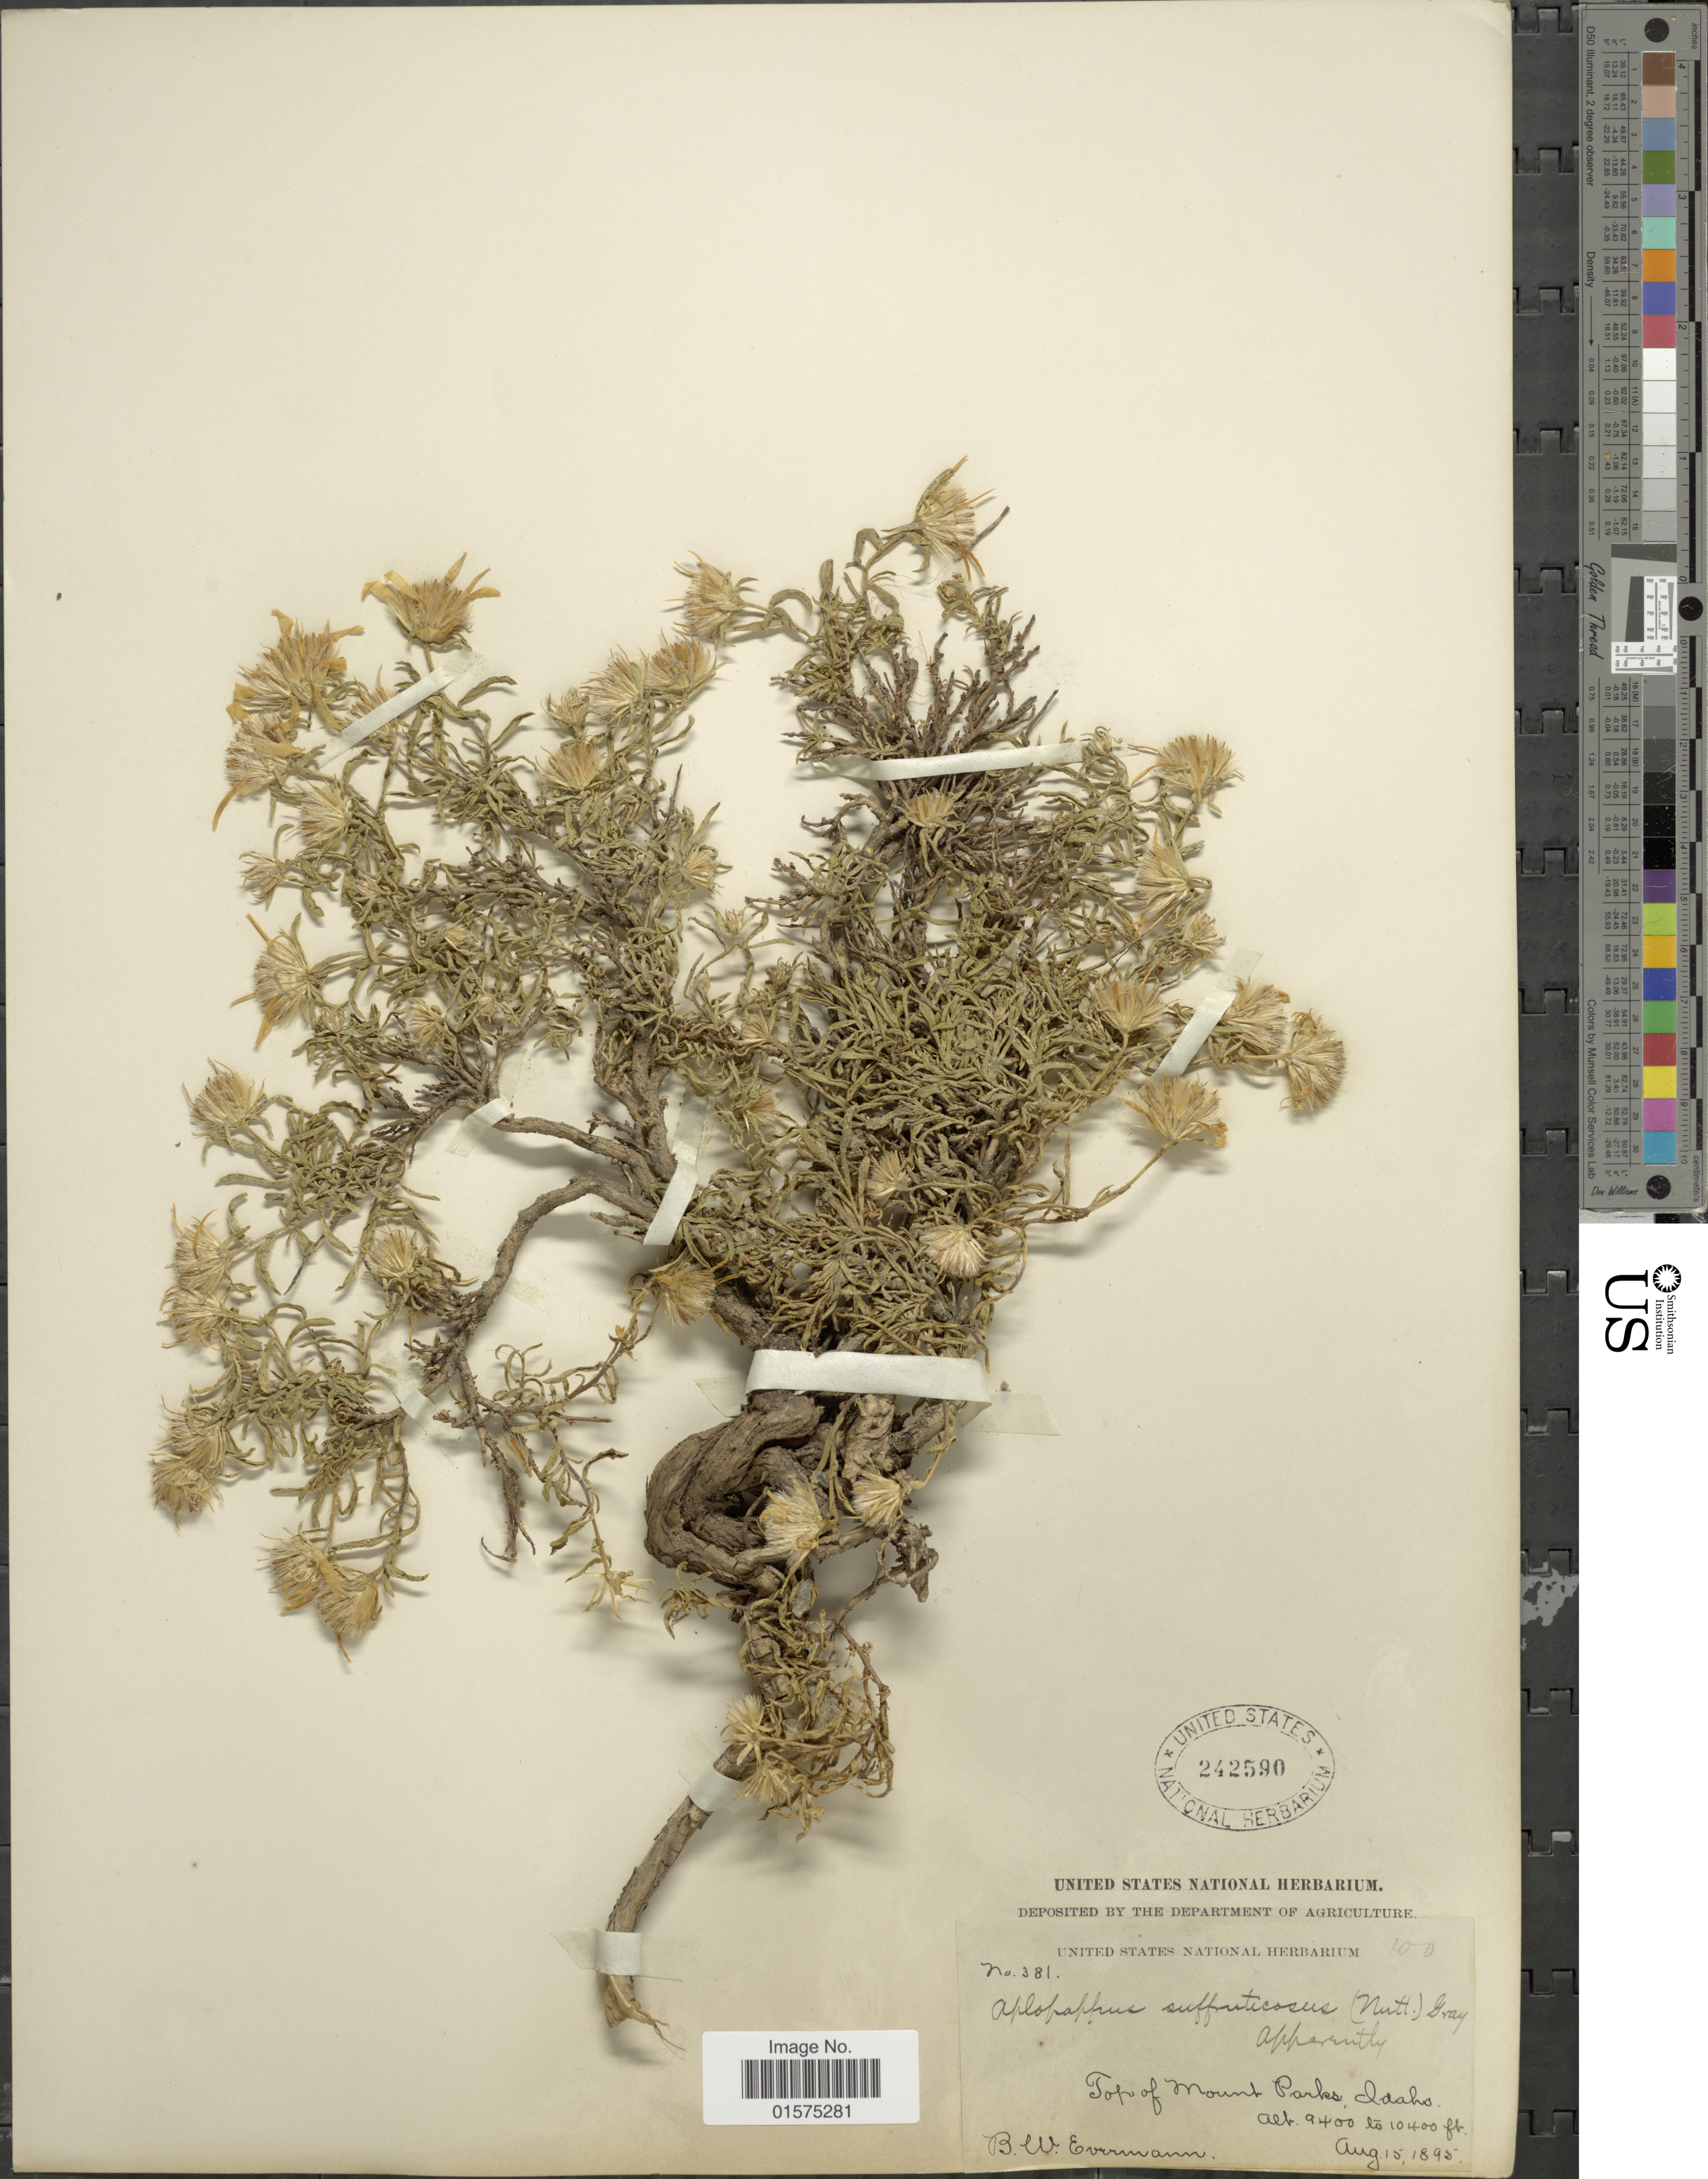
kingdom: Plantae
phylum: Tracheophyta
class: Magnoliopsida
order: Asterales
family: Asteraceae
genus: Ericameria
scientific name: Ericameria suffruticosa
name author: (Nutt.) G.L. Nesom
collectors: B. W. Evermann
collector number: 381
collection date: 1895-08-15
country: United States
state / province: Idaho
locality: Top of Mount Parks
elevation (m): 2865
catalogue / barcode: US 242590